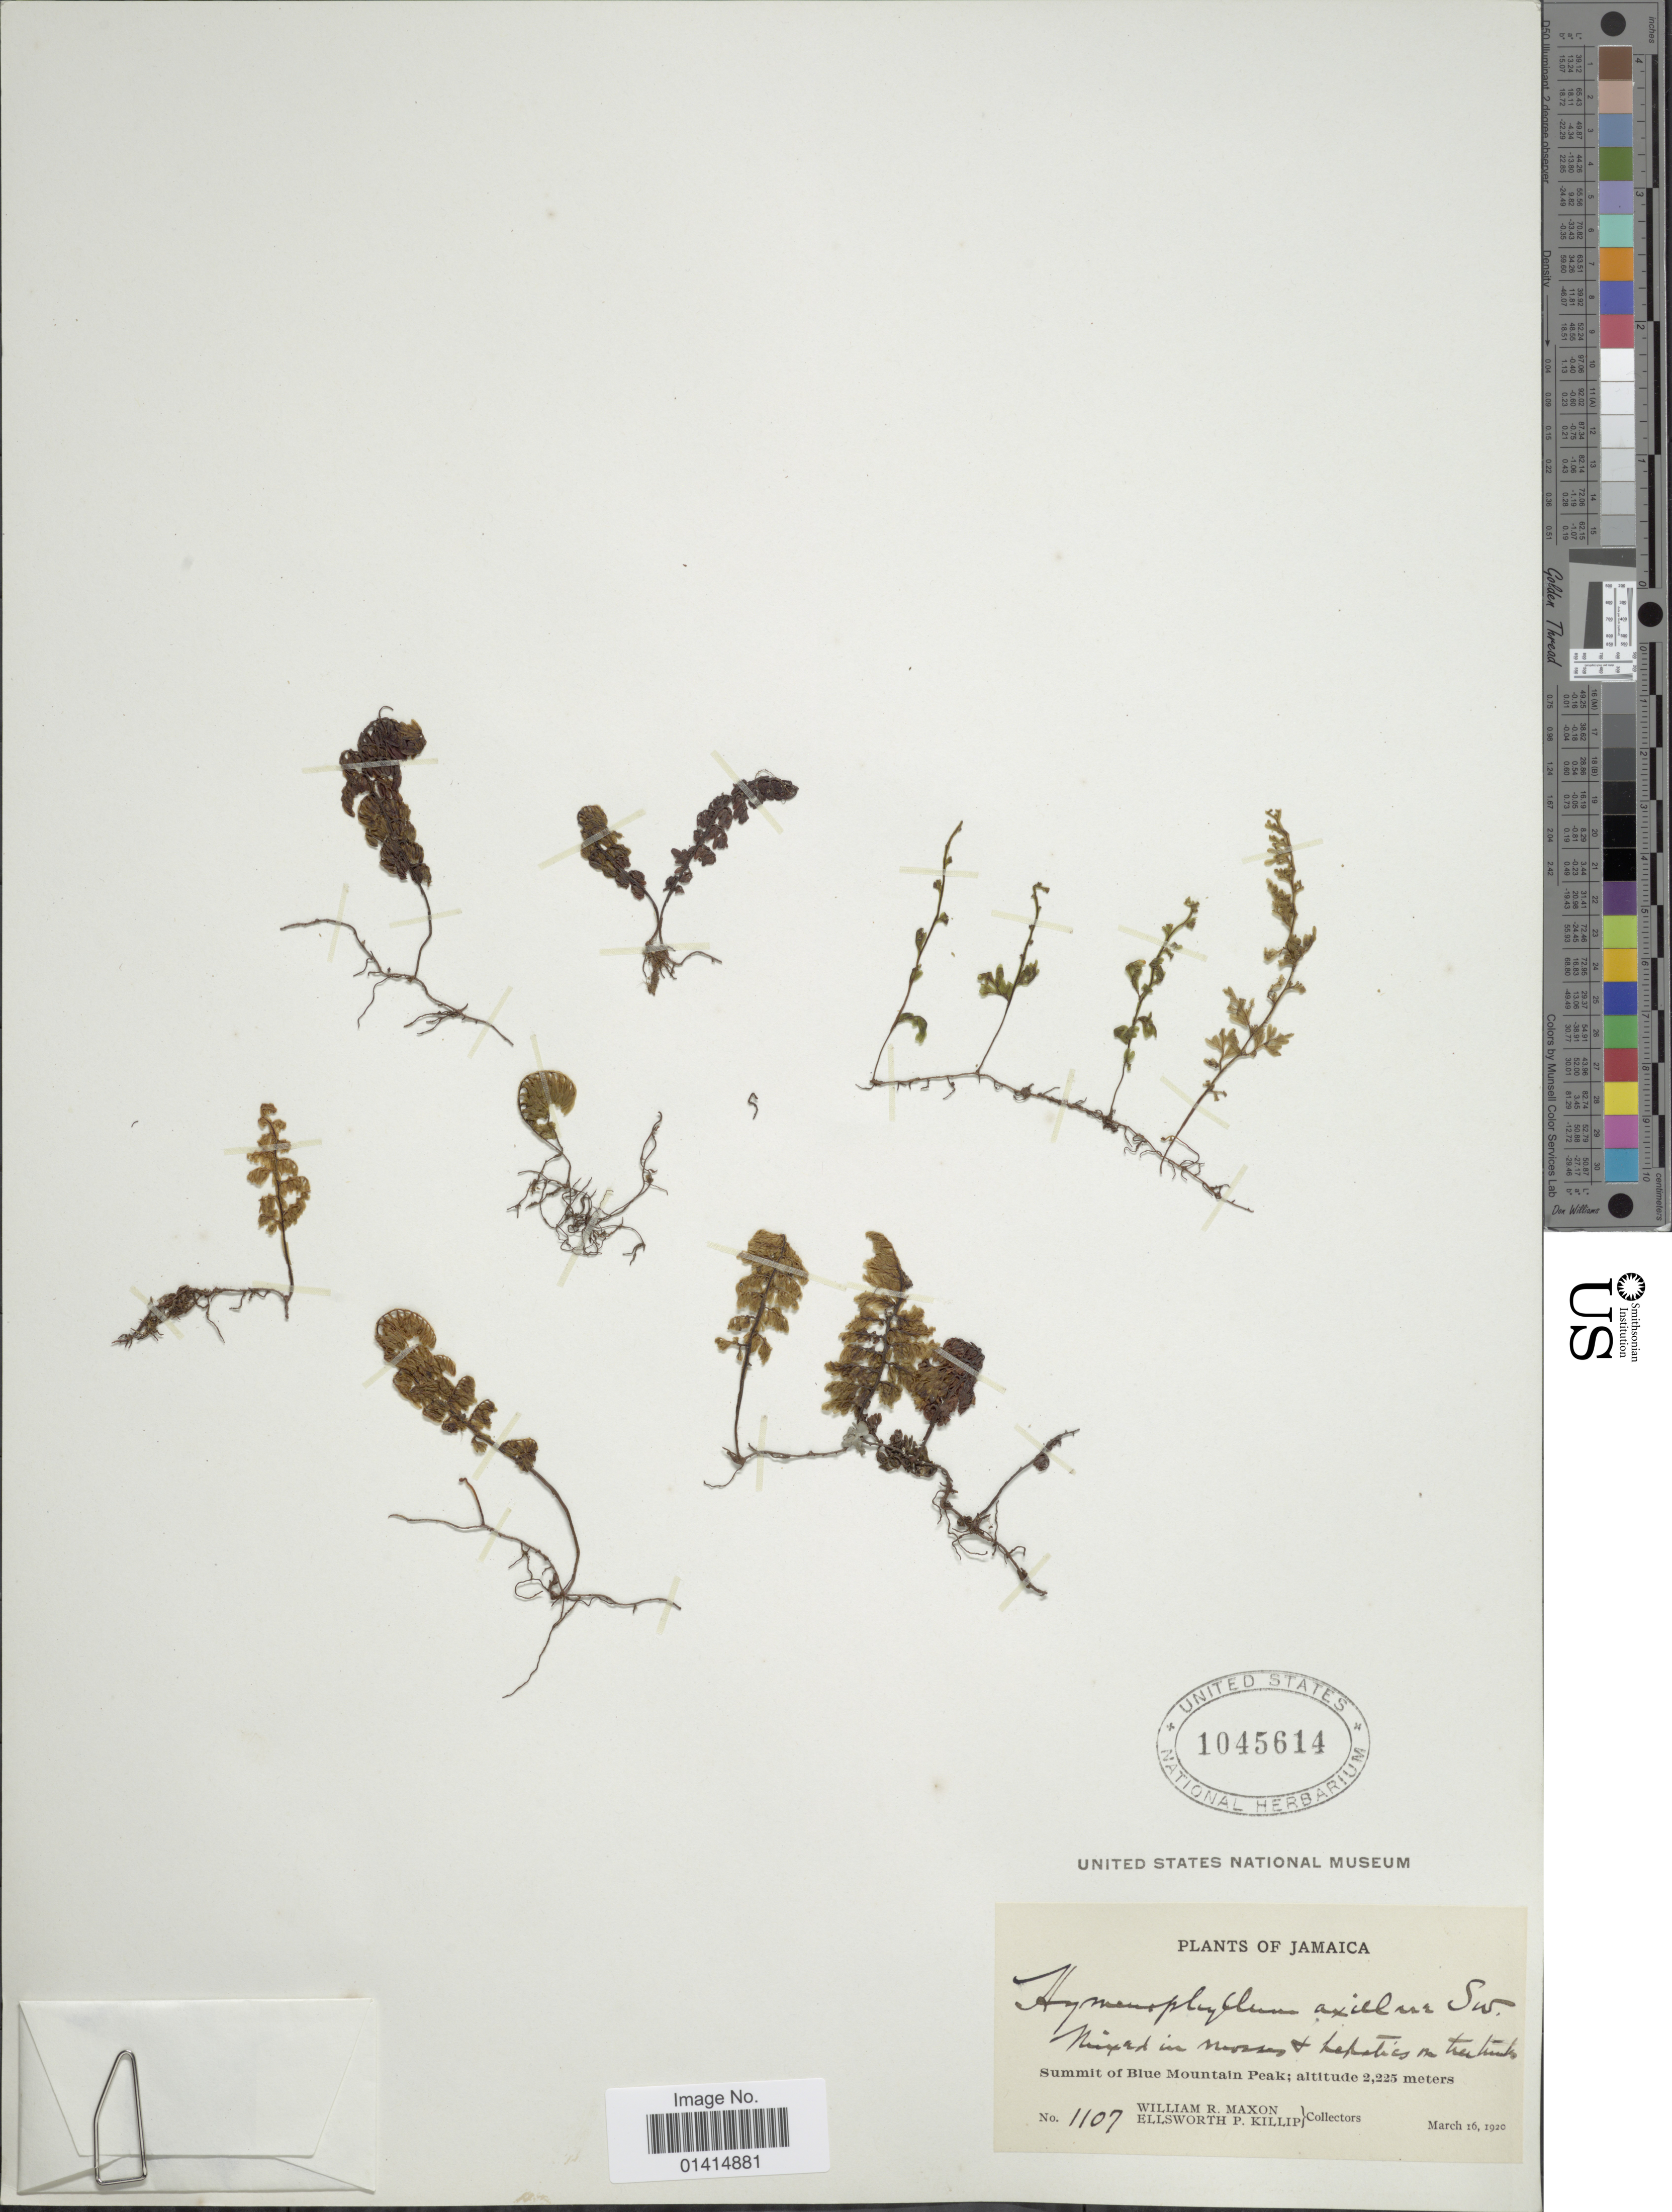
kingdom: Plantae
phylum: Tracheophyta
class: Polypodiopsida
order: Hymenophyllales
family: Hymenophyllaceae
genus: Hymenophyllum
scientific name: Hymenophyllum axillare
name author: Sw.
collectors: W. R. Maxon & E. P. Killip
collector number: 1107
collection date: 1920-03-16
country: Jamaica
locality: Summit of Blue Mountain Peak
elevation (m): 2225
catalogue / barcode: US 1045614